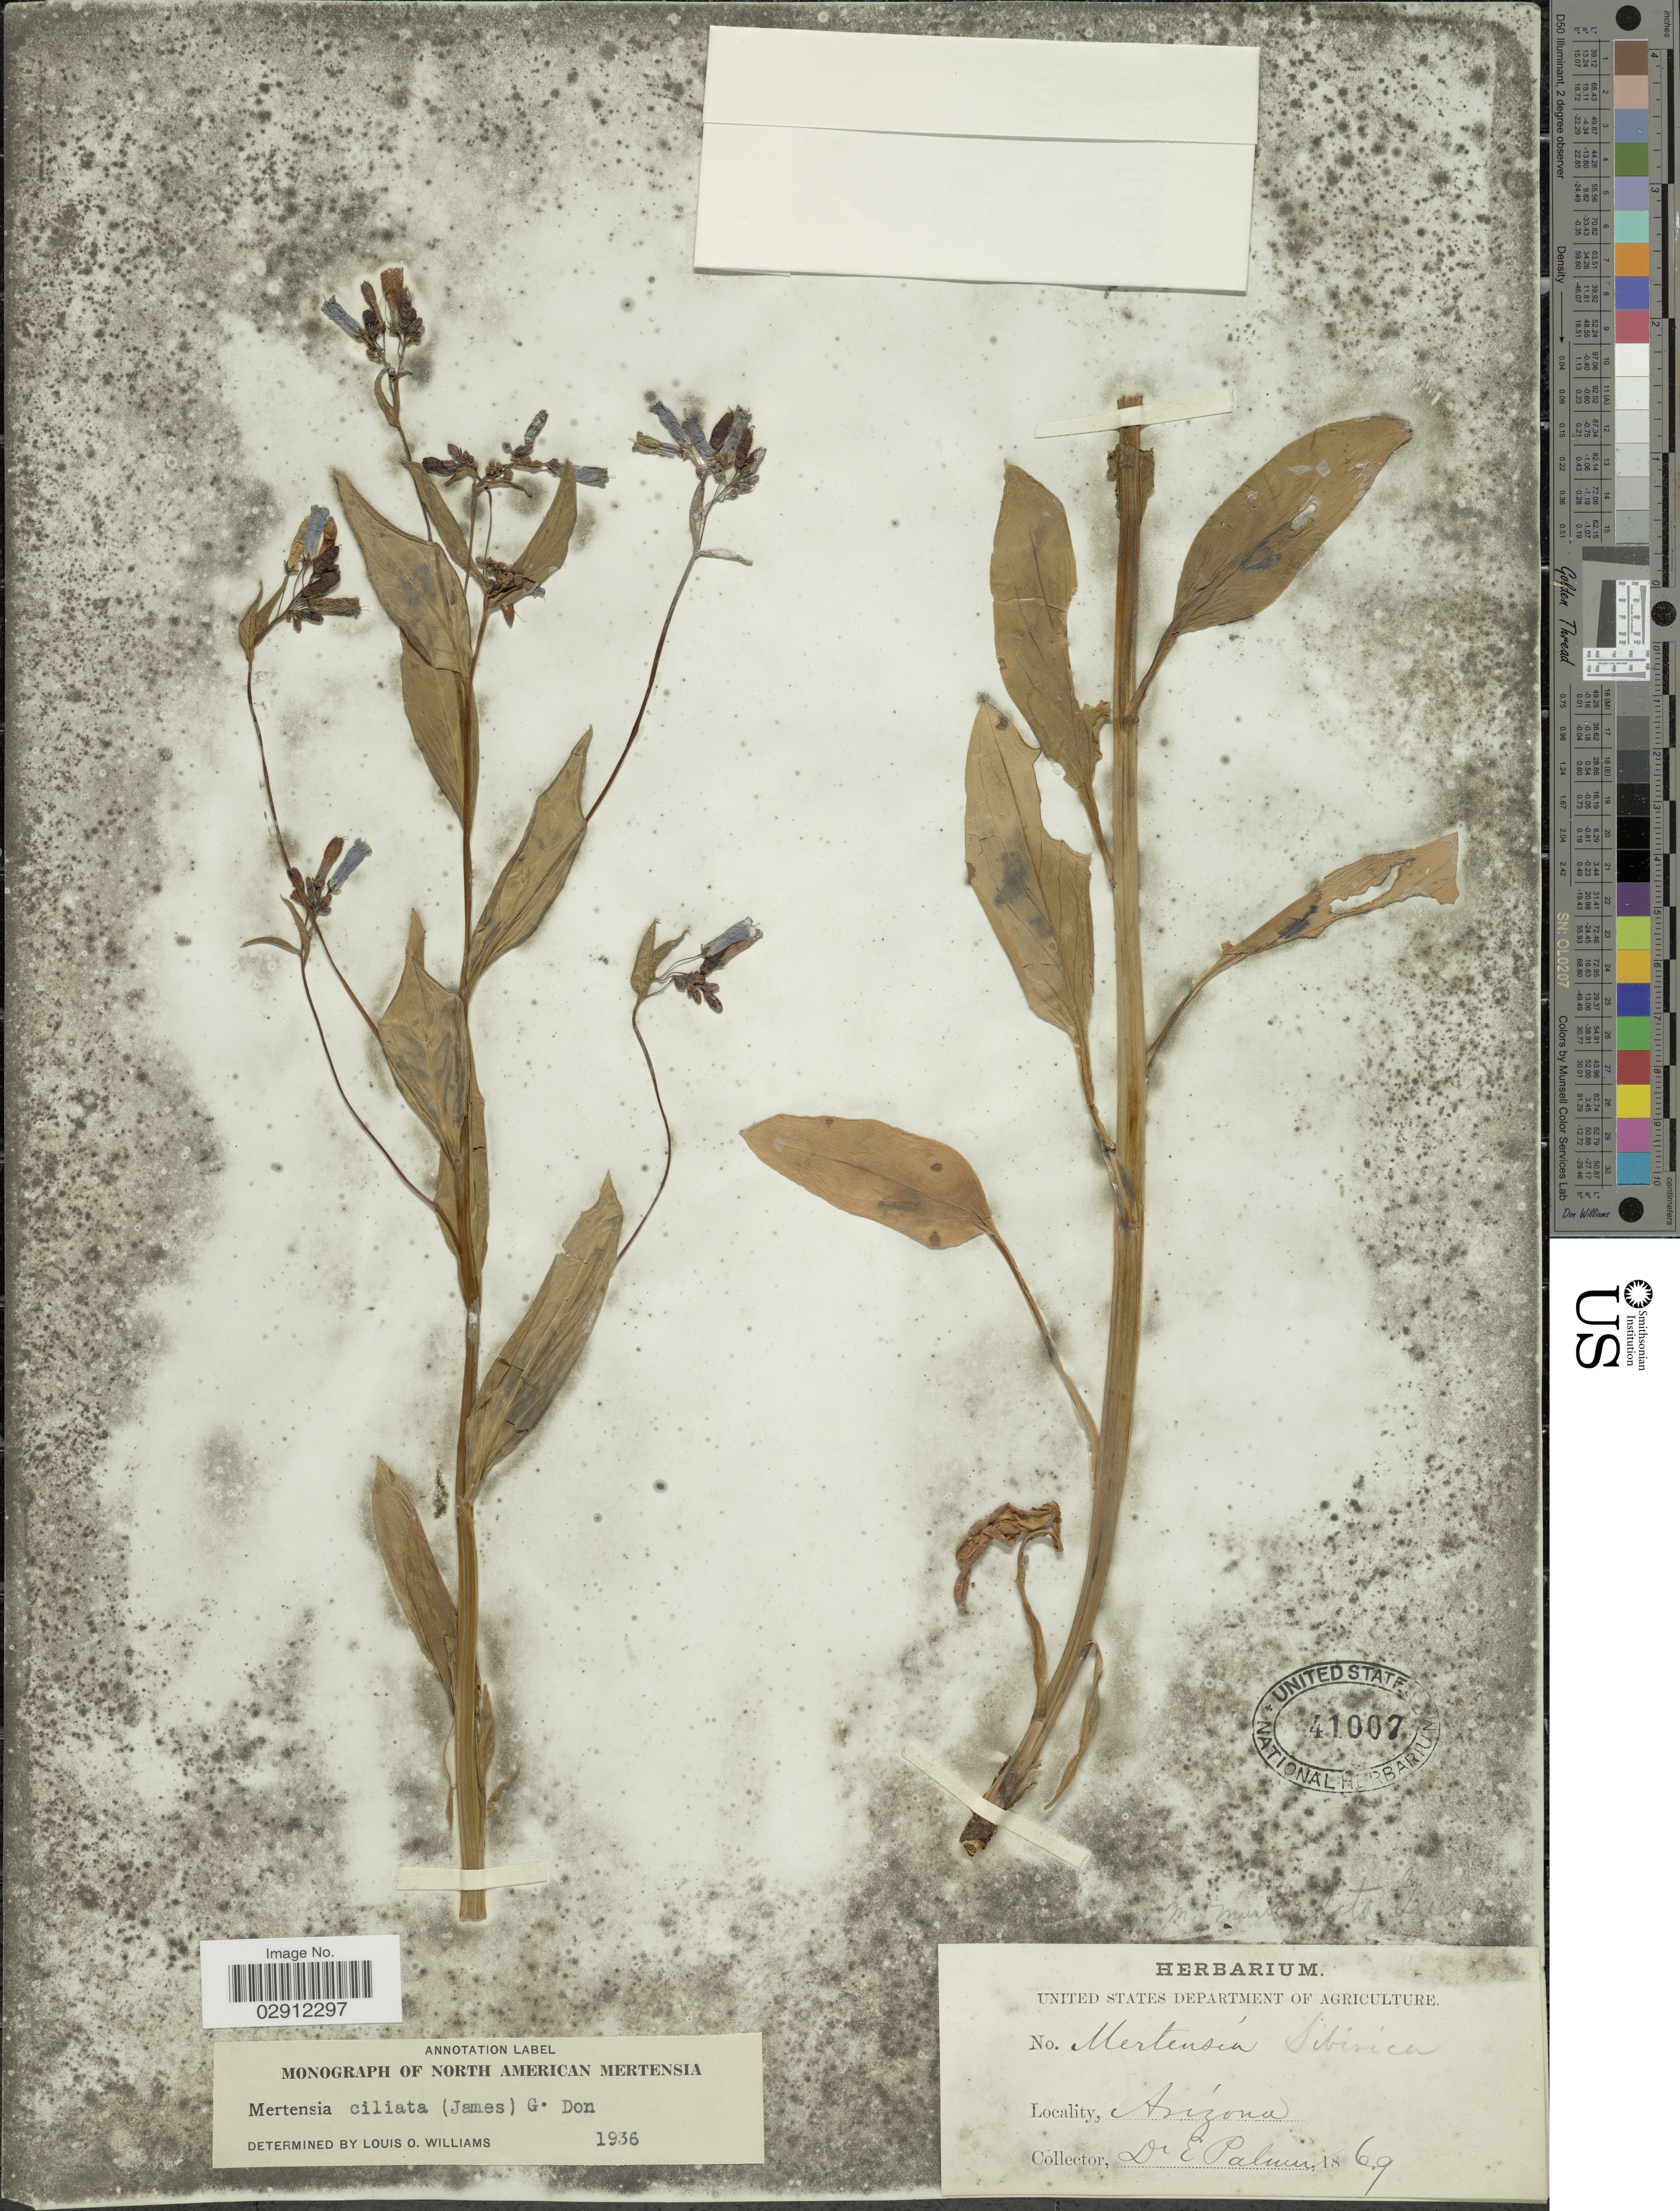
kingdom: Plantae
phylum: Tracheophyta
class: Magnoliopsida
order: Boraginales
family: Boraginaceae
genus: Mertensia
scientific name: Mertensia ciliata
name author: (James) G. Don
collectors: E. Palmer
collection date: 1869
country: United States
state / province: Arizona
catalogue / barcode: US 41007